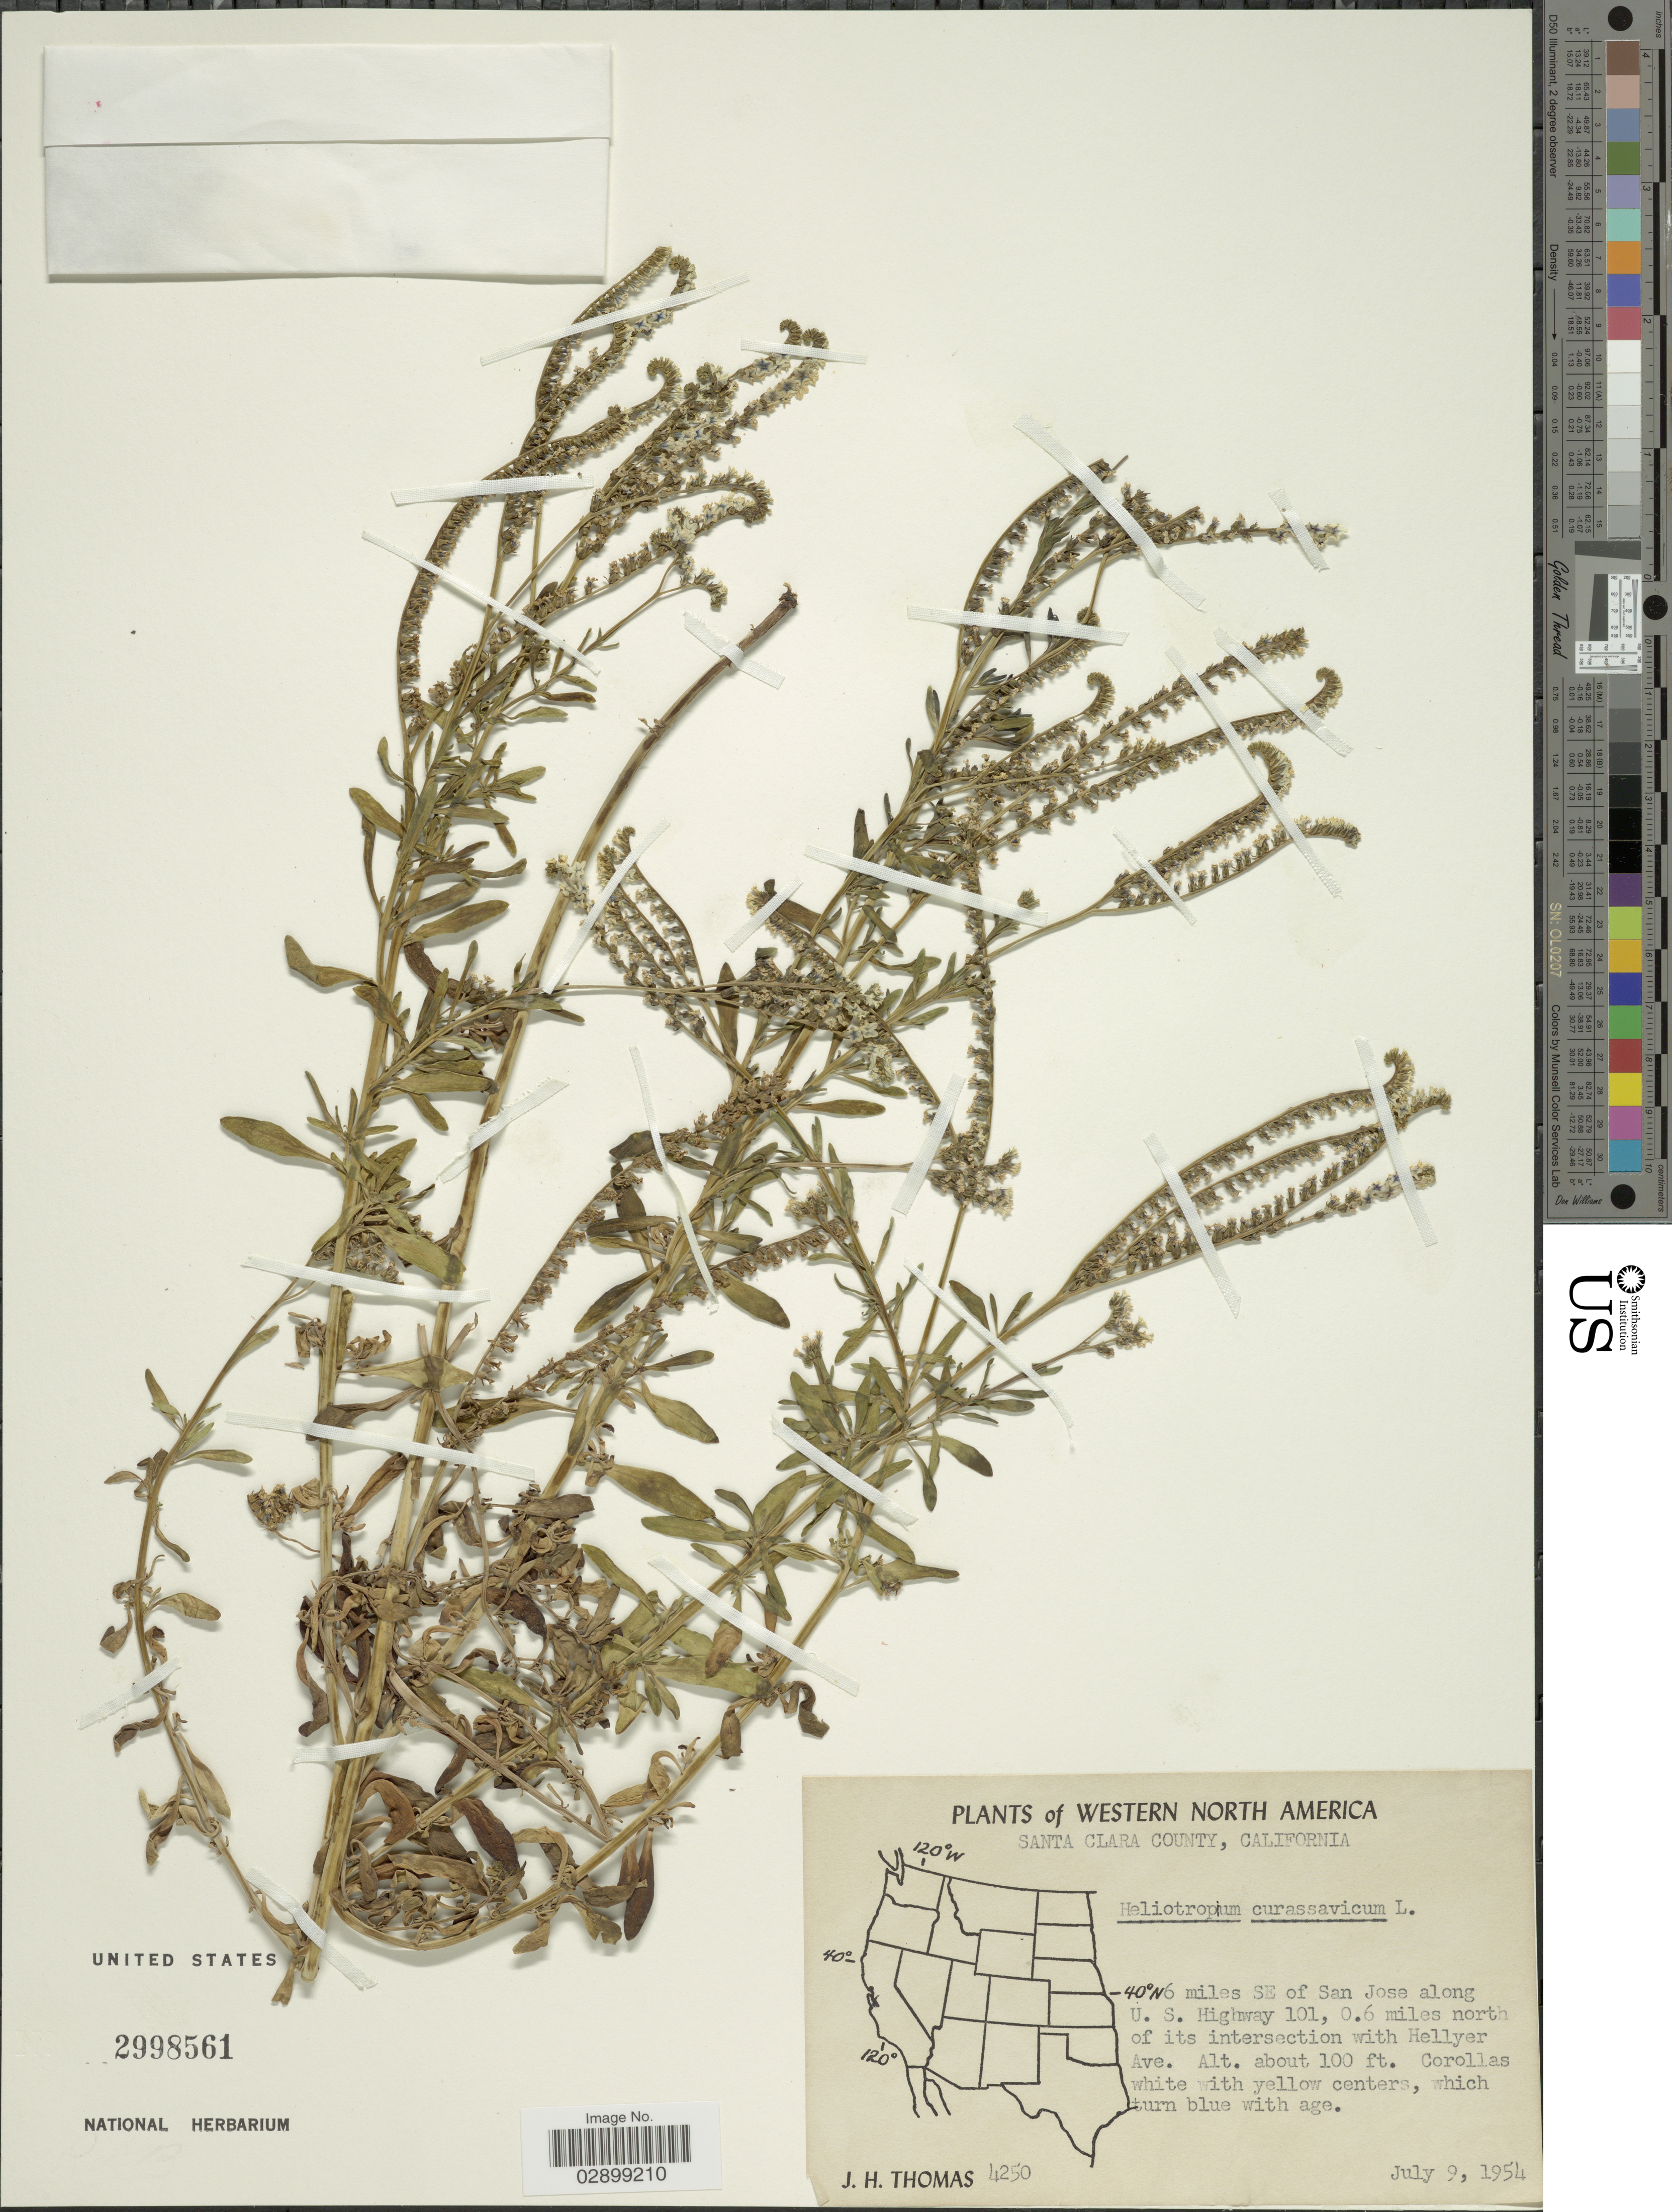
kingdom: Plantae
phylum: Tracheophyta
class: Magnoliopsida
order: Boraginales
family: Heliotropiaceae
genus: Heliotropium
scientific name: Heliotropium sp.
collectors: J. H. Thomas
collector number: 4250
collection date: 1954-07-09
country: United States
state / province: California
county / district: Santa Clara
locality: Western North America. Santa Clara County. 6 miles SE of San Jose along U. S. Highway 101, 0.6 miles north of its intersection with Hellyer Ave.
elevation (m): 30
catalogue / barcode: US 2998561